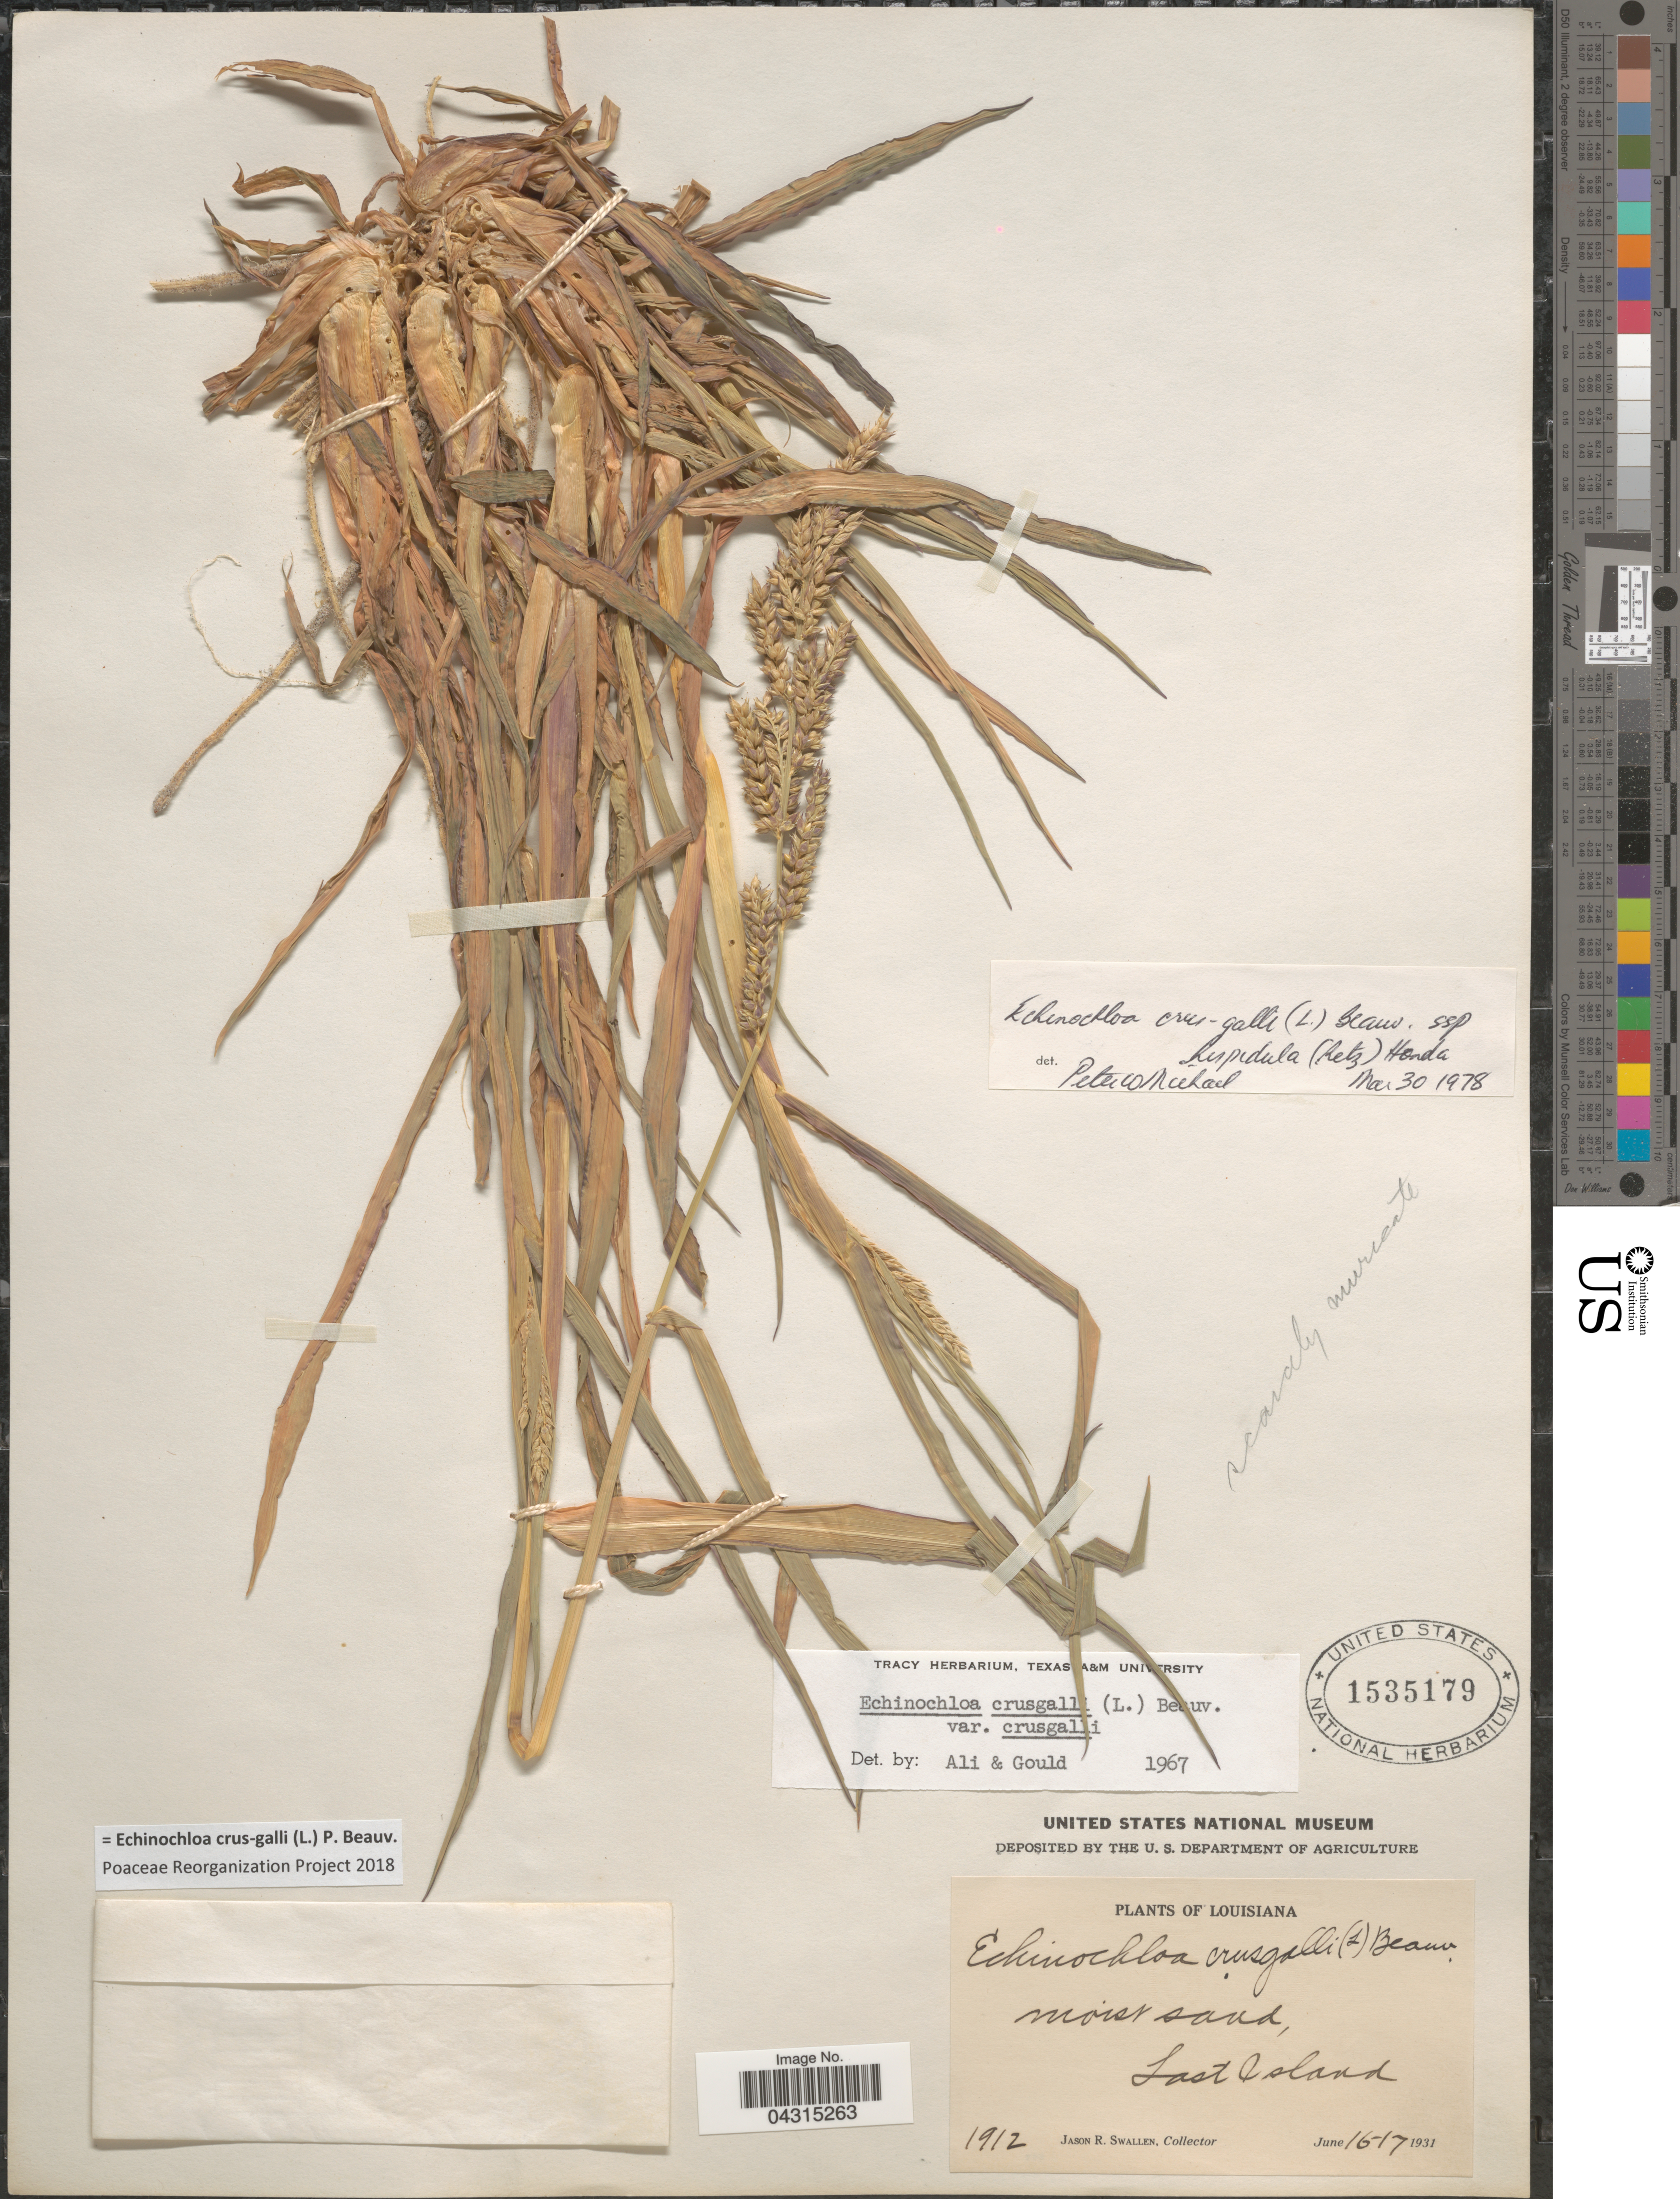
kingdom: Plantae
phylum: Tracheophyta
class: Liliopsida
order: Poales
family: Poaceae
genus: Echinochloa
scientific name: Echinochloa crus-galli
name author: (L.) P. Beauv.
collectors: J. R. Swallen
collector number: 1912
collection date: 1931-06-16/1931-06-17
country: United States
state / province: Louisiana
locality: Moist sand, Last Island.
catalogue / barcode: US 1535179